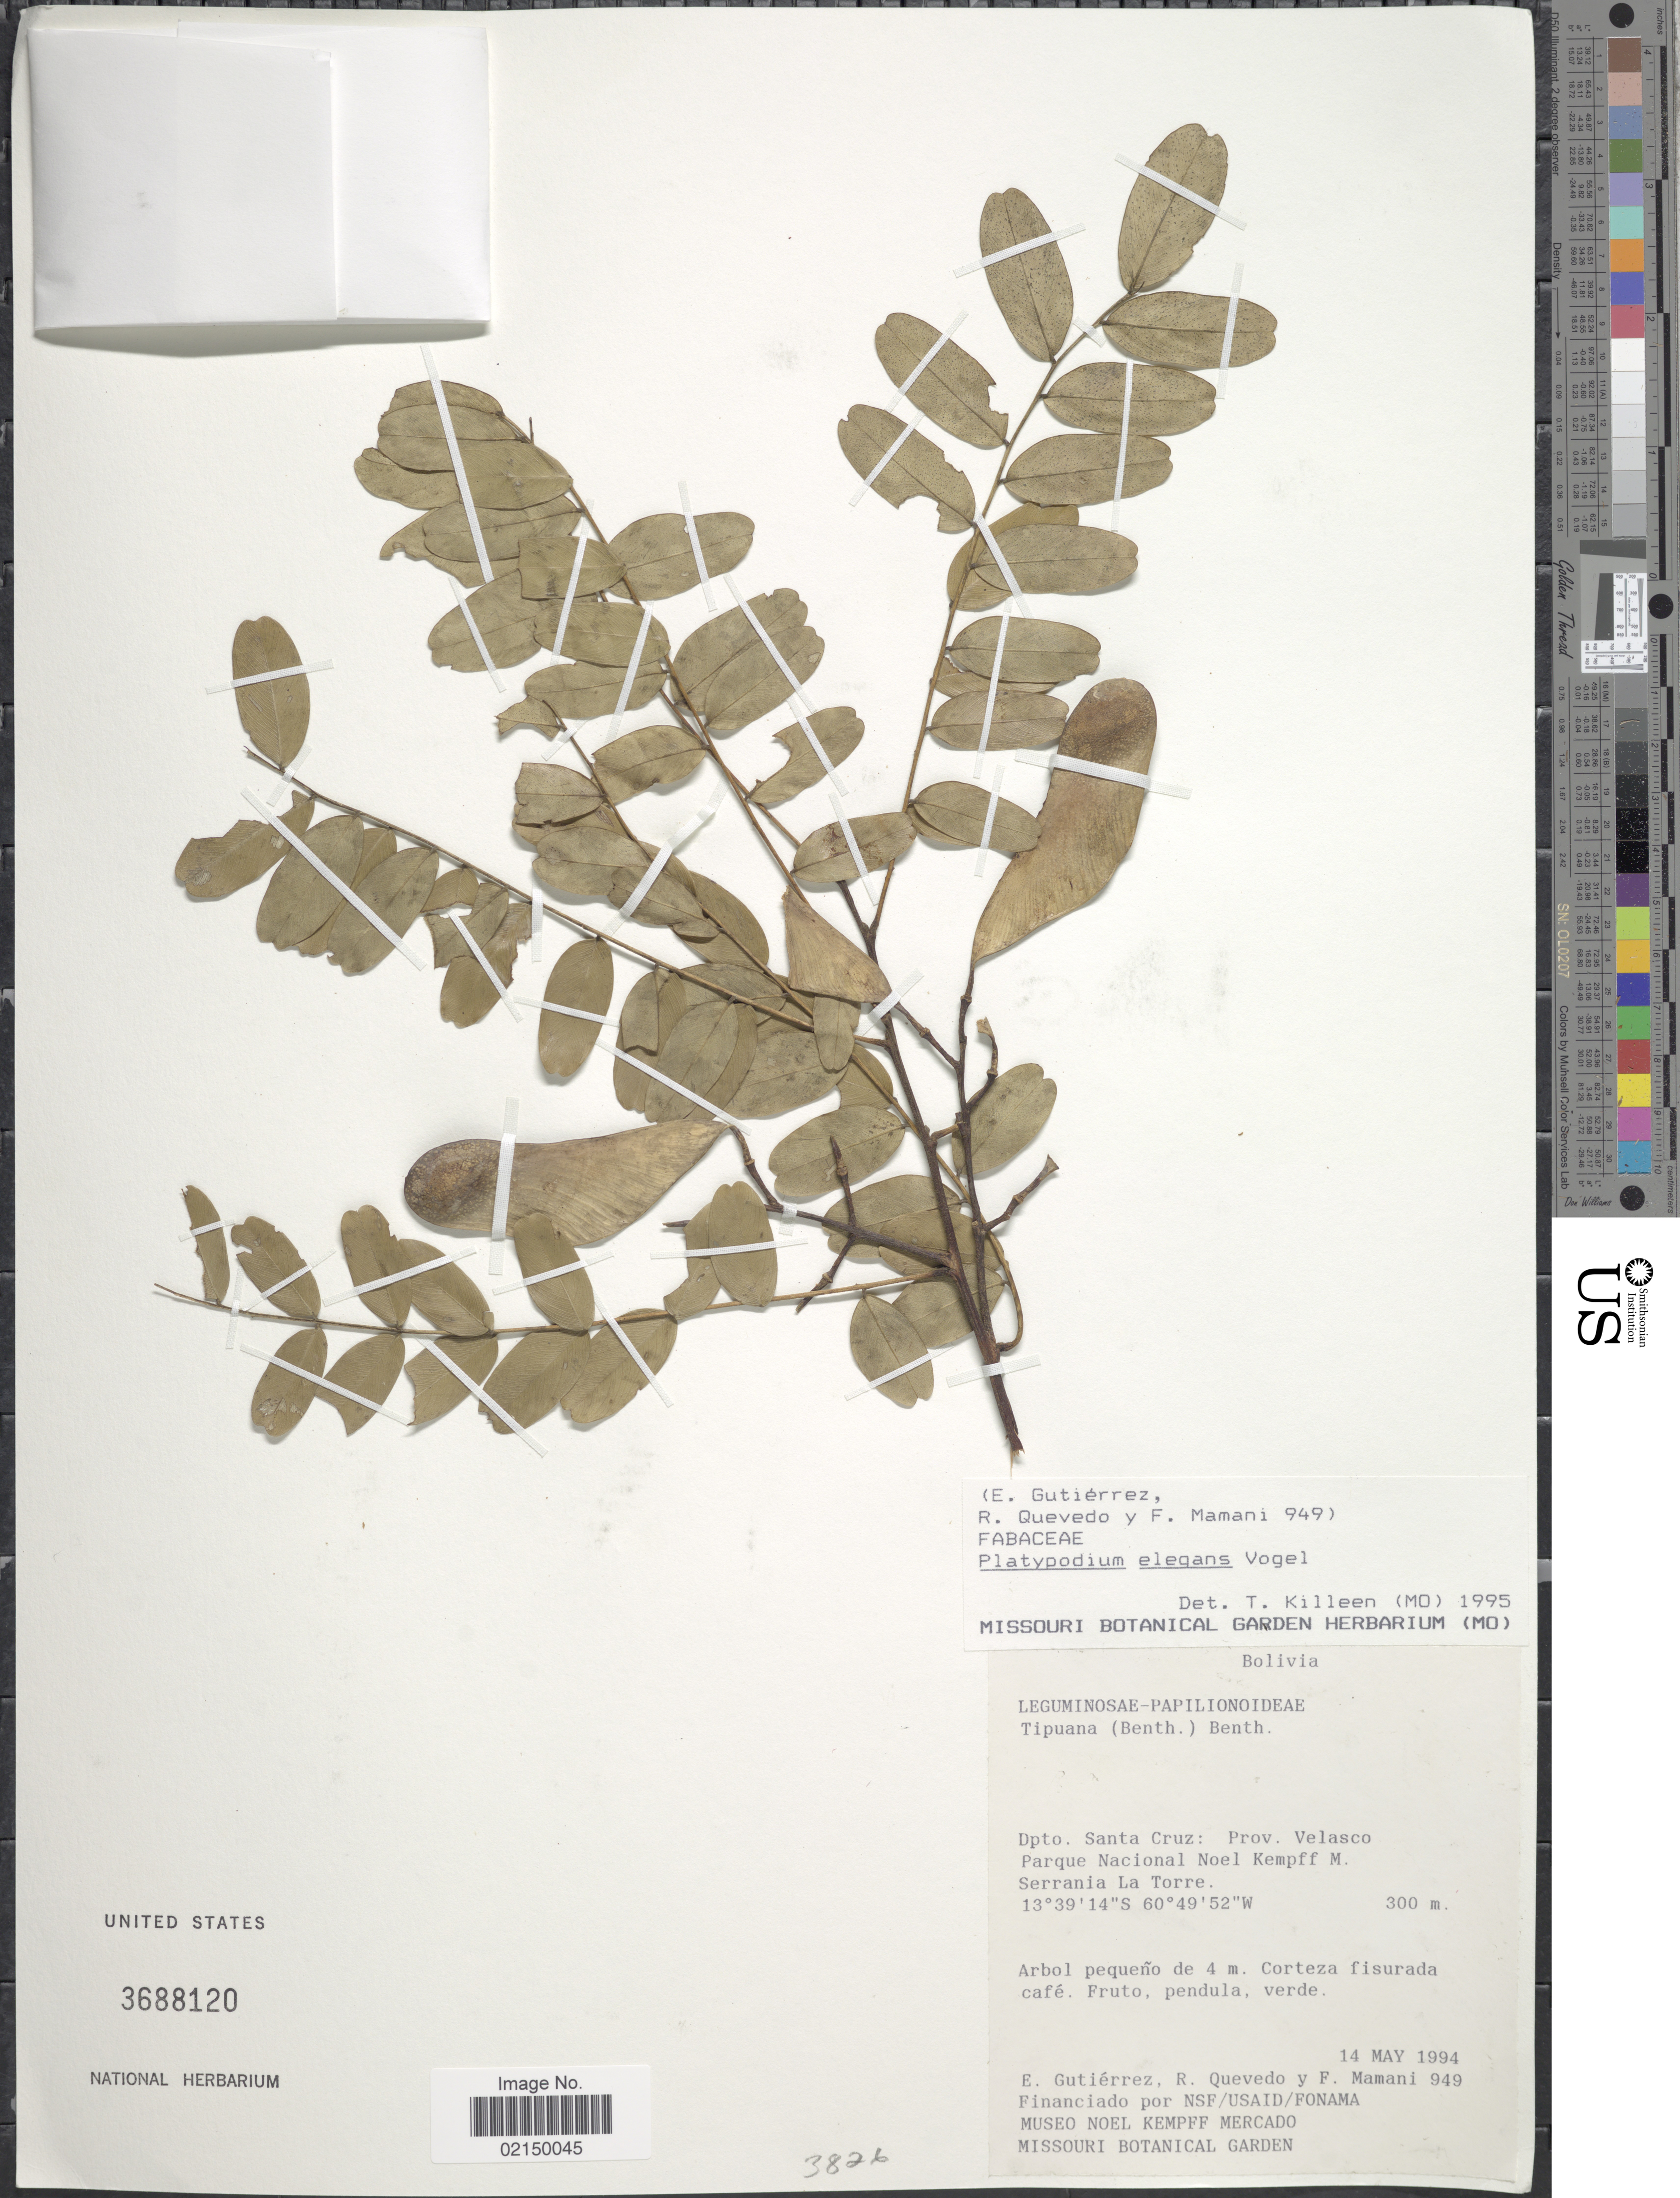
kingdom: Plantae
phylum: Tracheophyta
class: Magnoliopsida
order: Fabales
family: Fabaceae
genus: Platypodium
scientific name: Platypodium elegans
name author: Vogel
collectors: E. Gutiérrez, R. Quevedo & F. Mamani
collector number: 949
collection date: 1994-05-14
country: Bolivia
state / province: Santa Cruz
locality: Prov. Velasco, Parque Nacional Noel Kempff M., Serrania La Torre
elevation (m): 300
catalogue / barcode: US 3688120